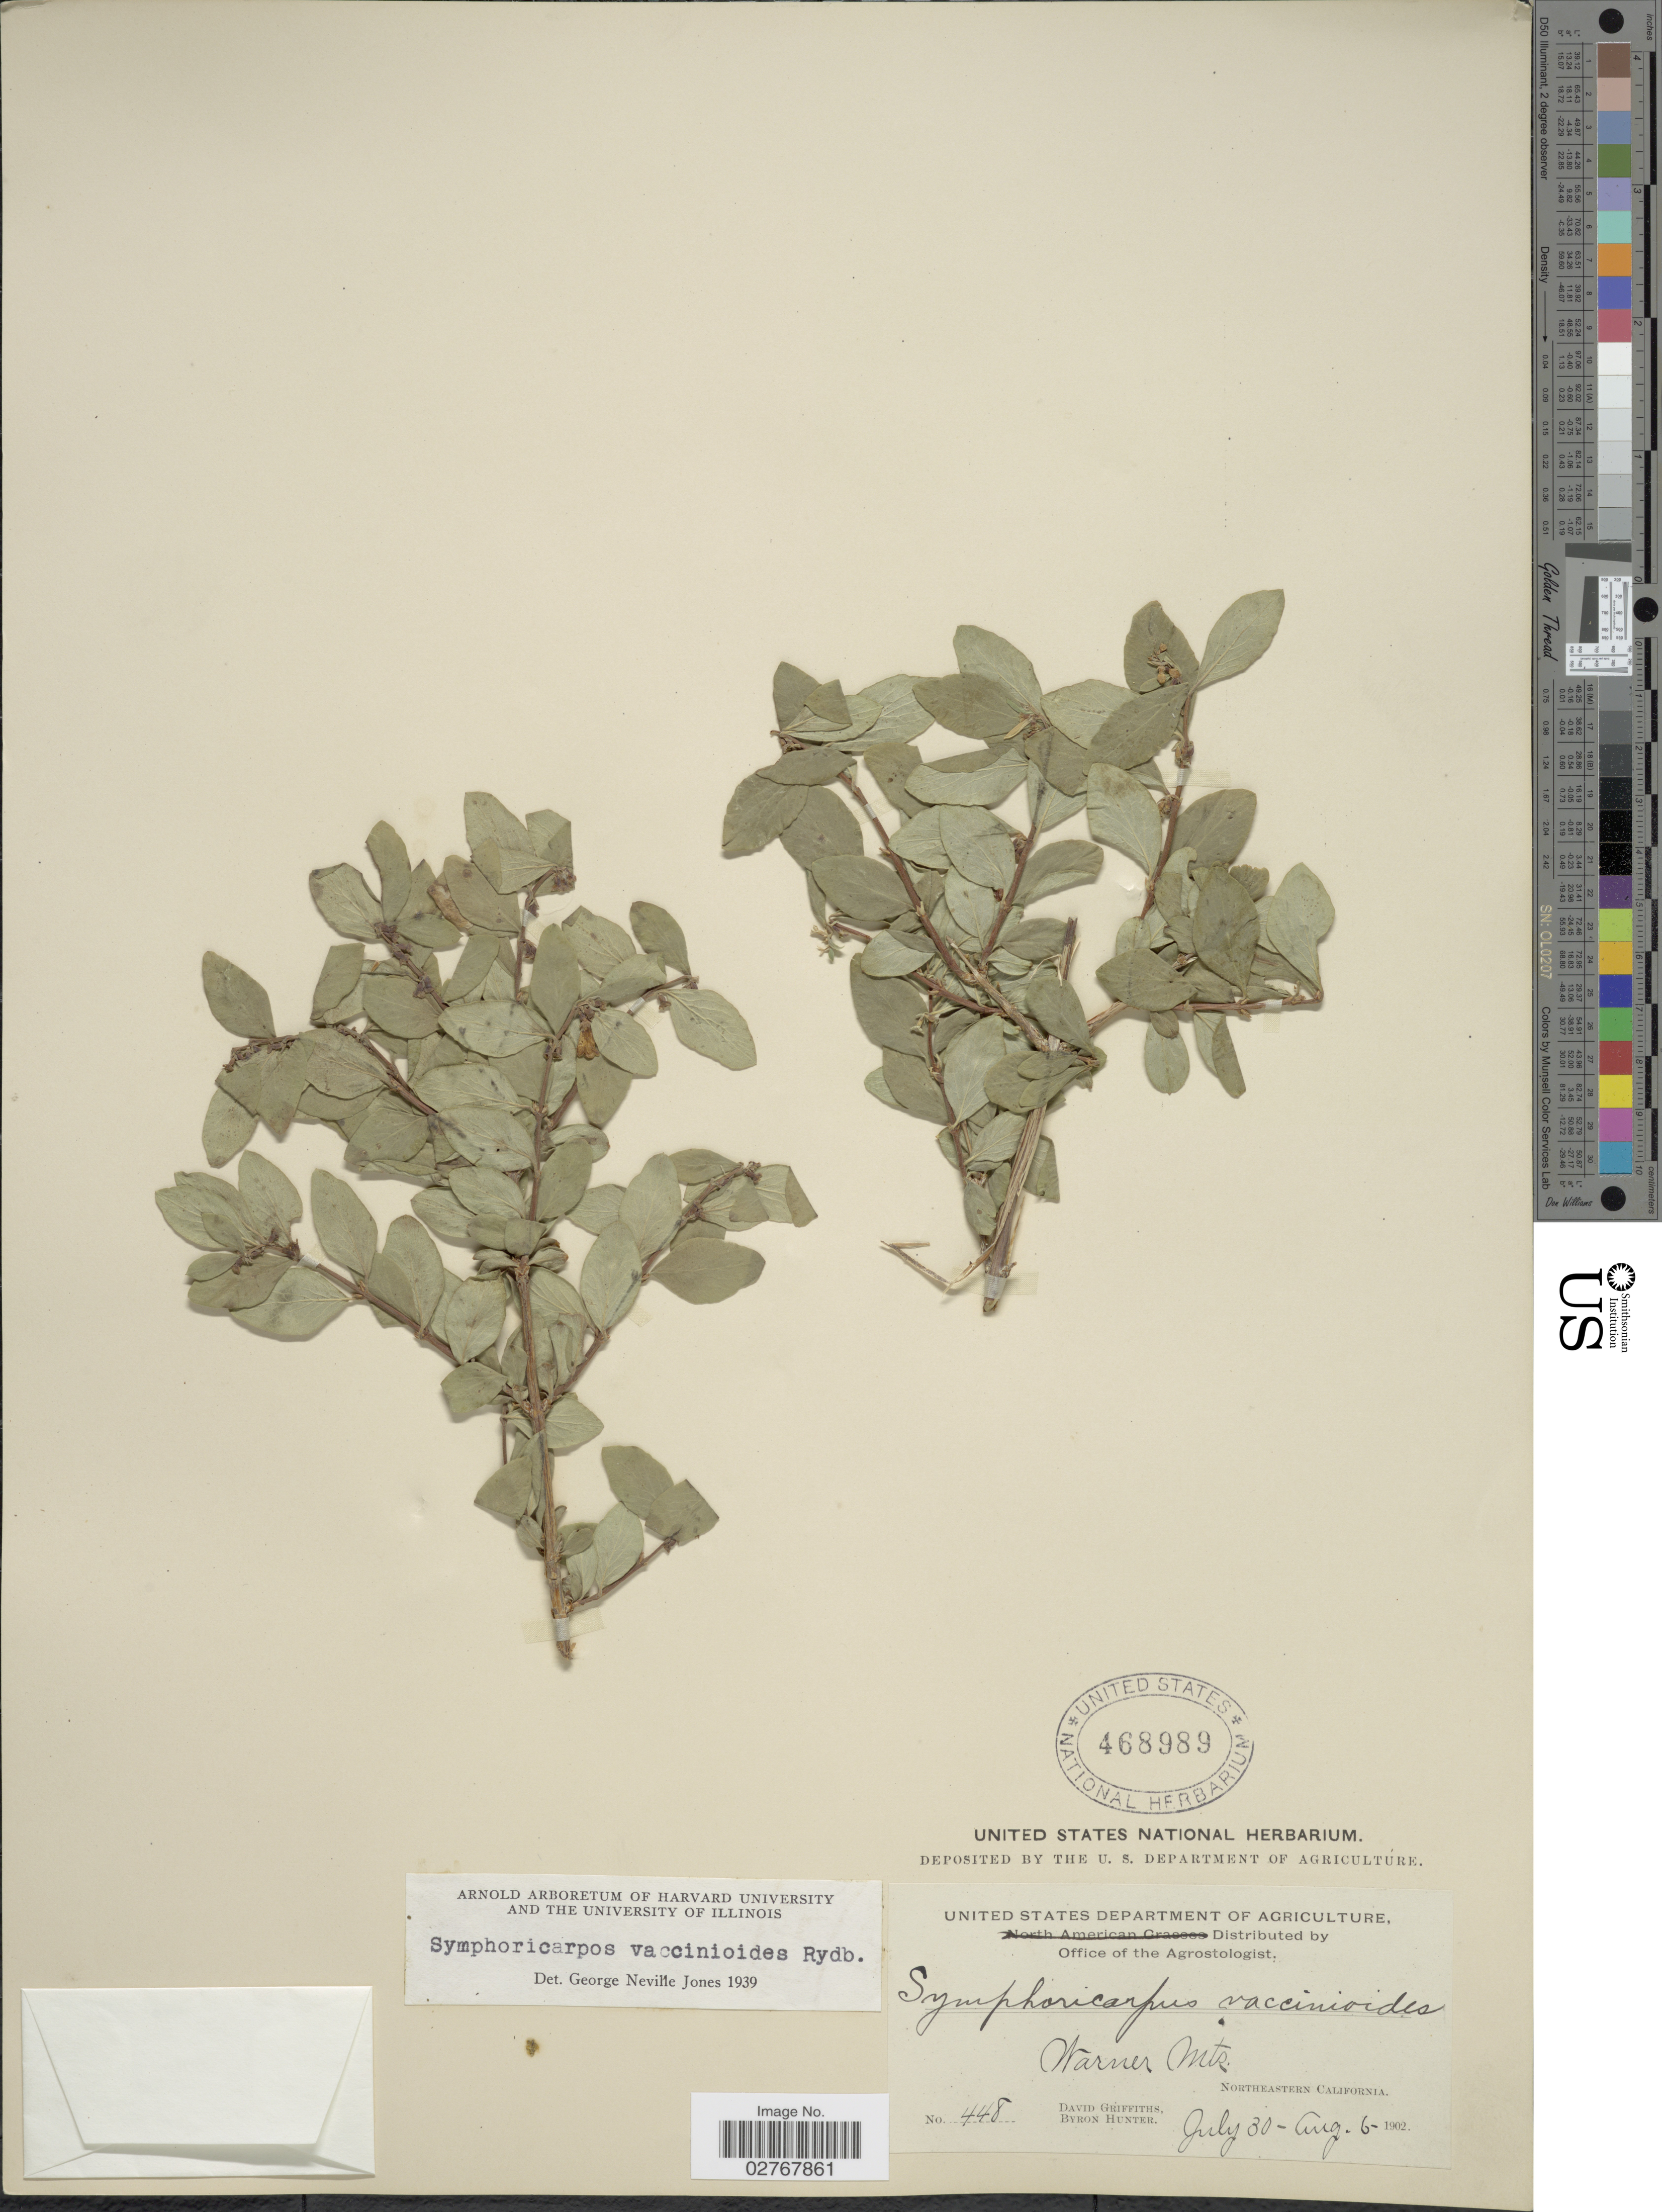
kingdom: Plantae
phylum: Tracheophyta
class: Magnoliopsida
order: Dipsacales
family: Caprifoliaceae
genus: Symphoricarpos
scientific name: Symphoricarpos vaccinioides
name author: Rydb.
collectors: D. Griffiths & B. Hunter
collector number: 448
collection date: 1902-07-30/1902-08-06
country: United States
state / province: California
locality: Warner Mts., Northeastern California.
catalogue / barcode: US 468989